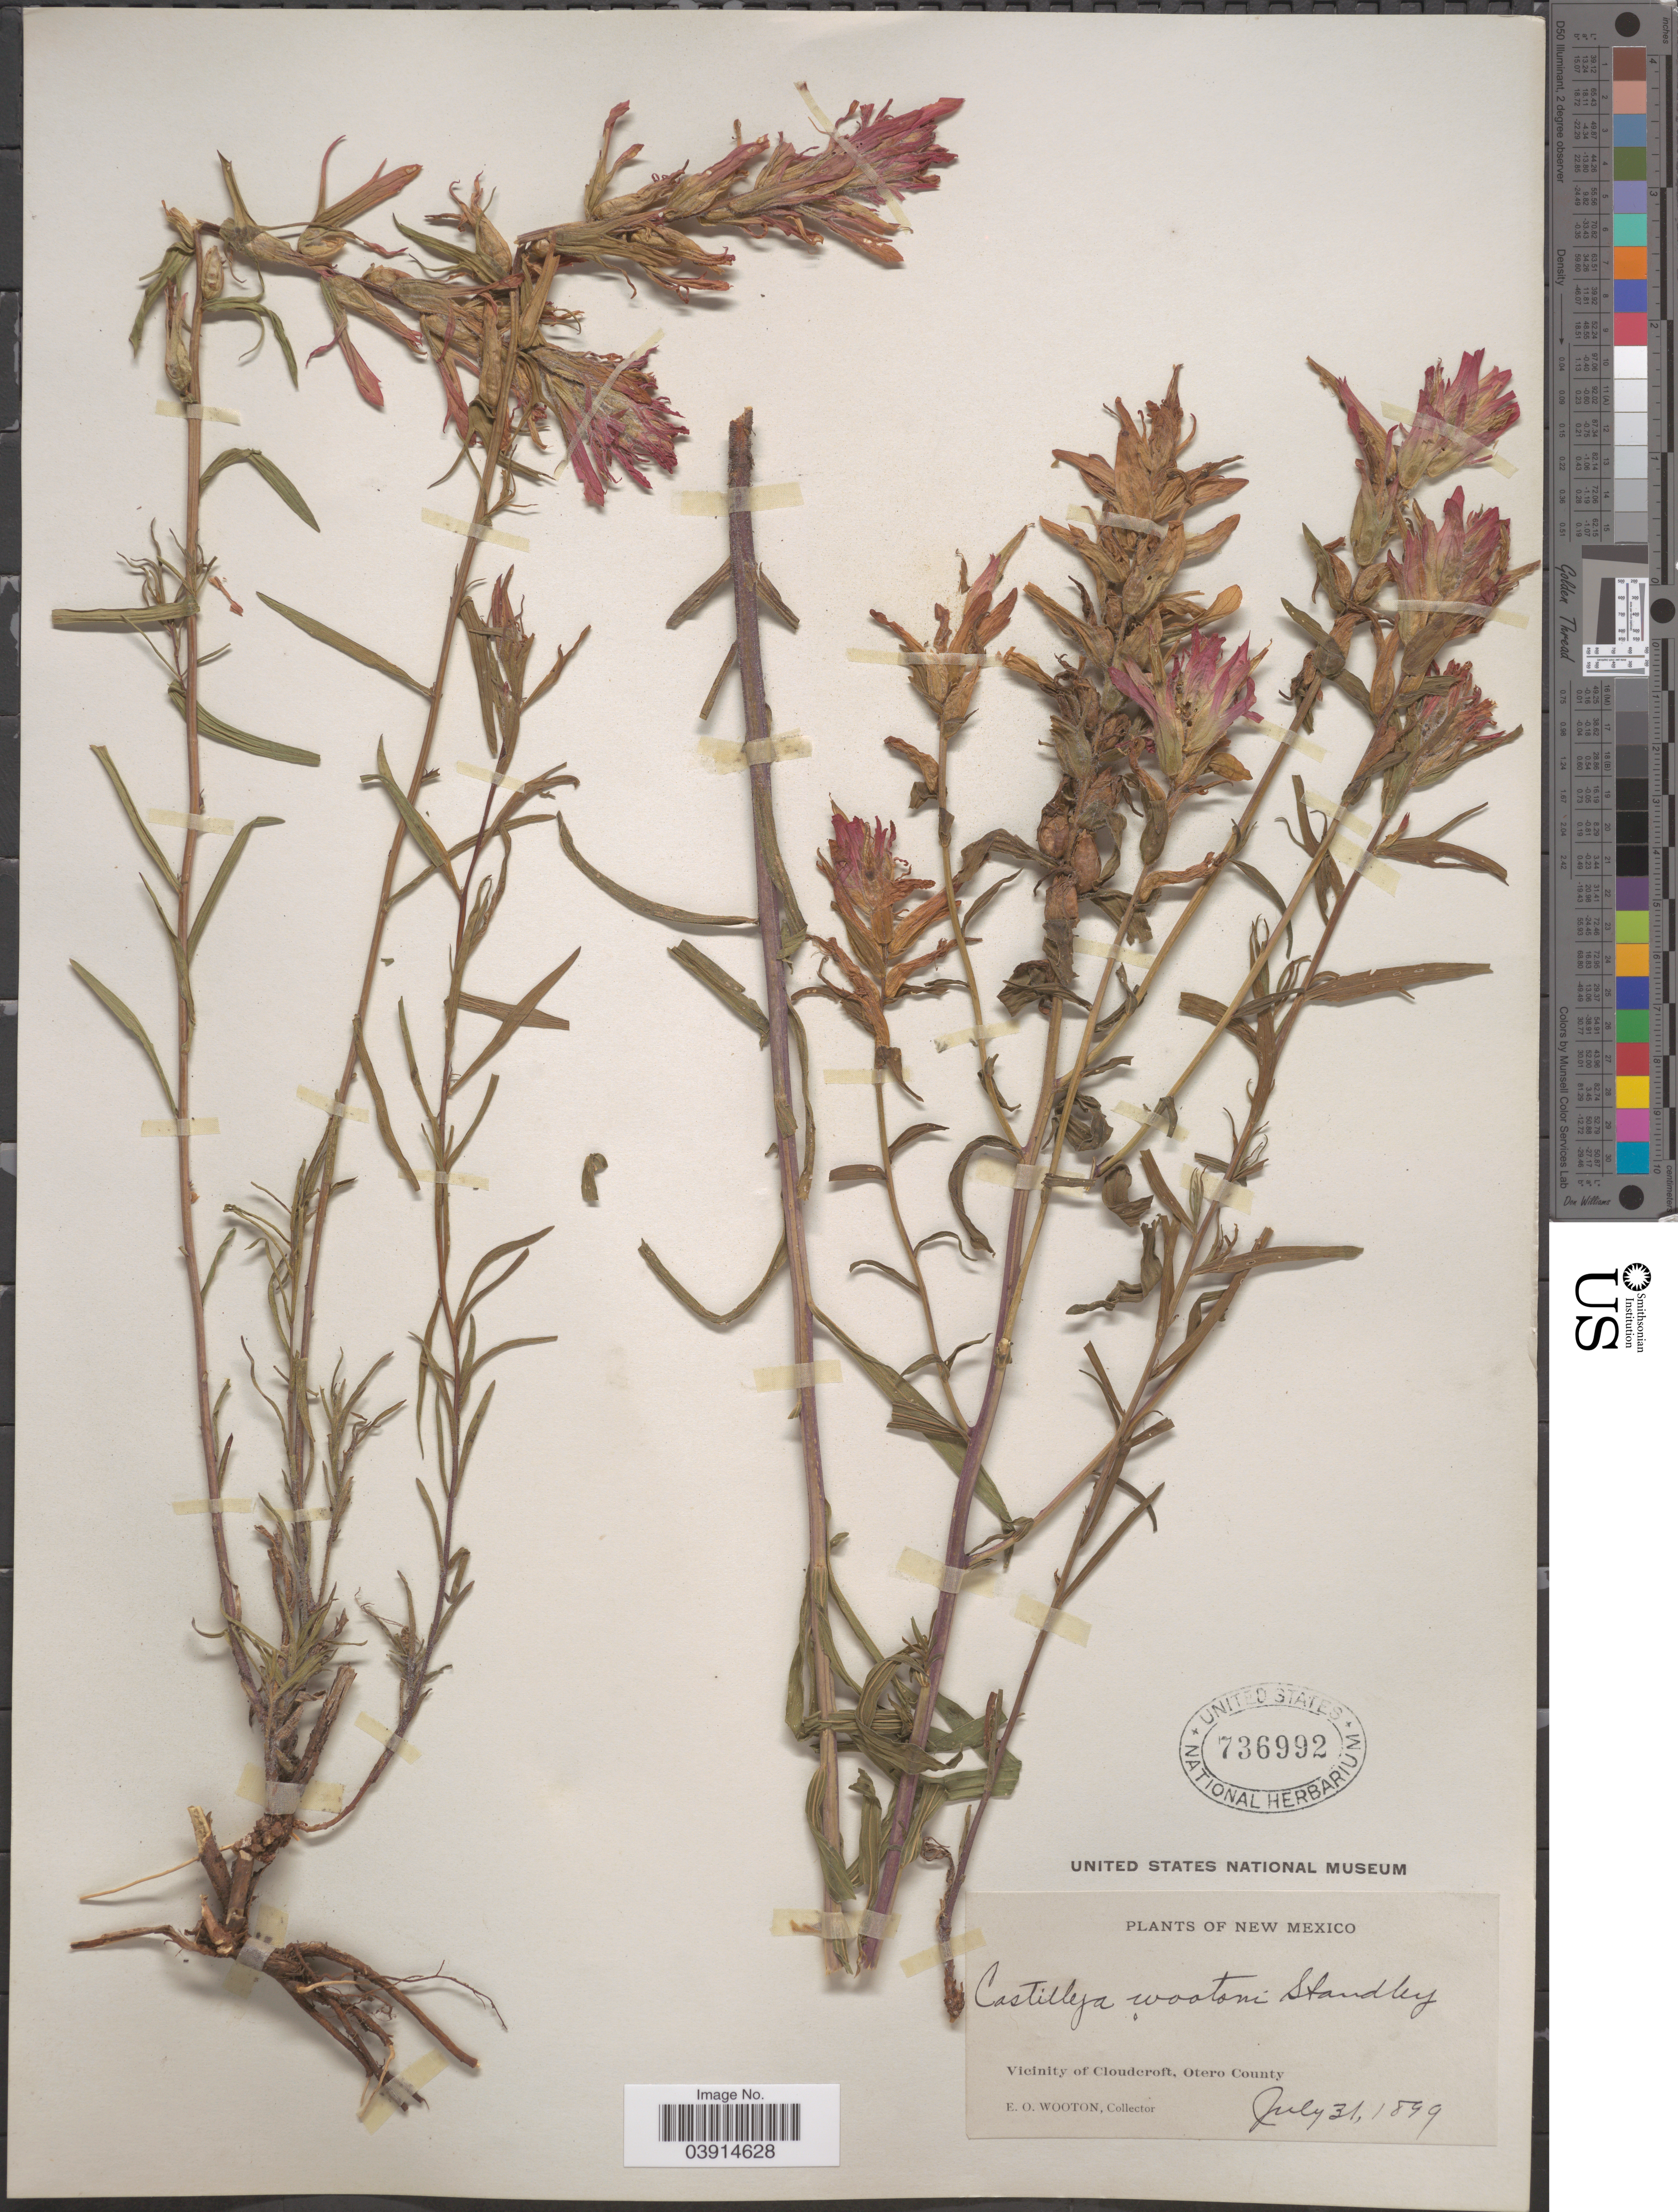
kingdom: Plantae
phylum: Tracheophyta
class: Magnoliopsida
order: Lamiales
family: Orobanchaceae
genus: Castilleja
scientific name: Castilleja wootonii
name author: Standl.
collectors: E. O. Wooton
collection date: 1899-07-31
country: United States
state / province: New Mexico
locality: Vicinity of Cloudcroft, Otero County.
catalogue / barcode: US 736992